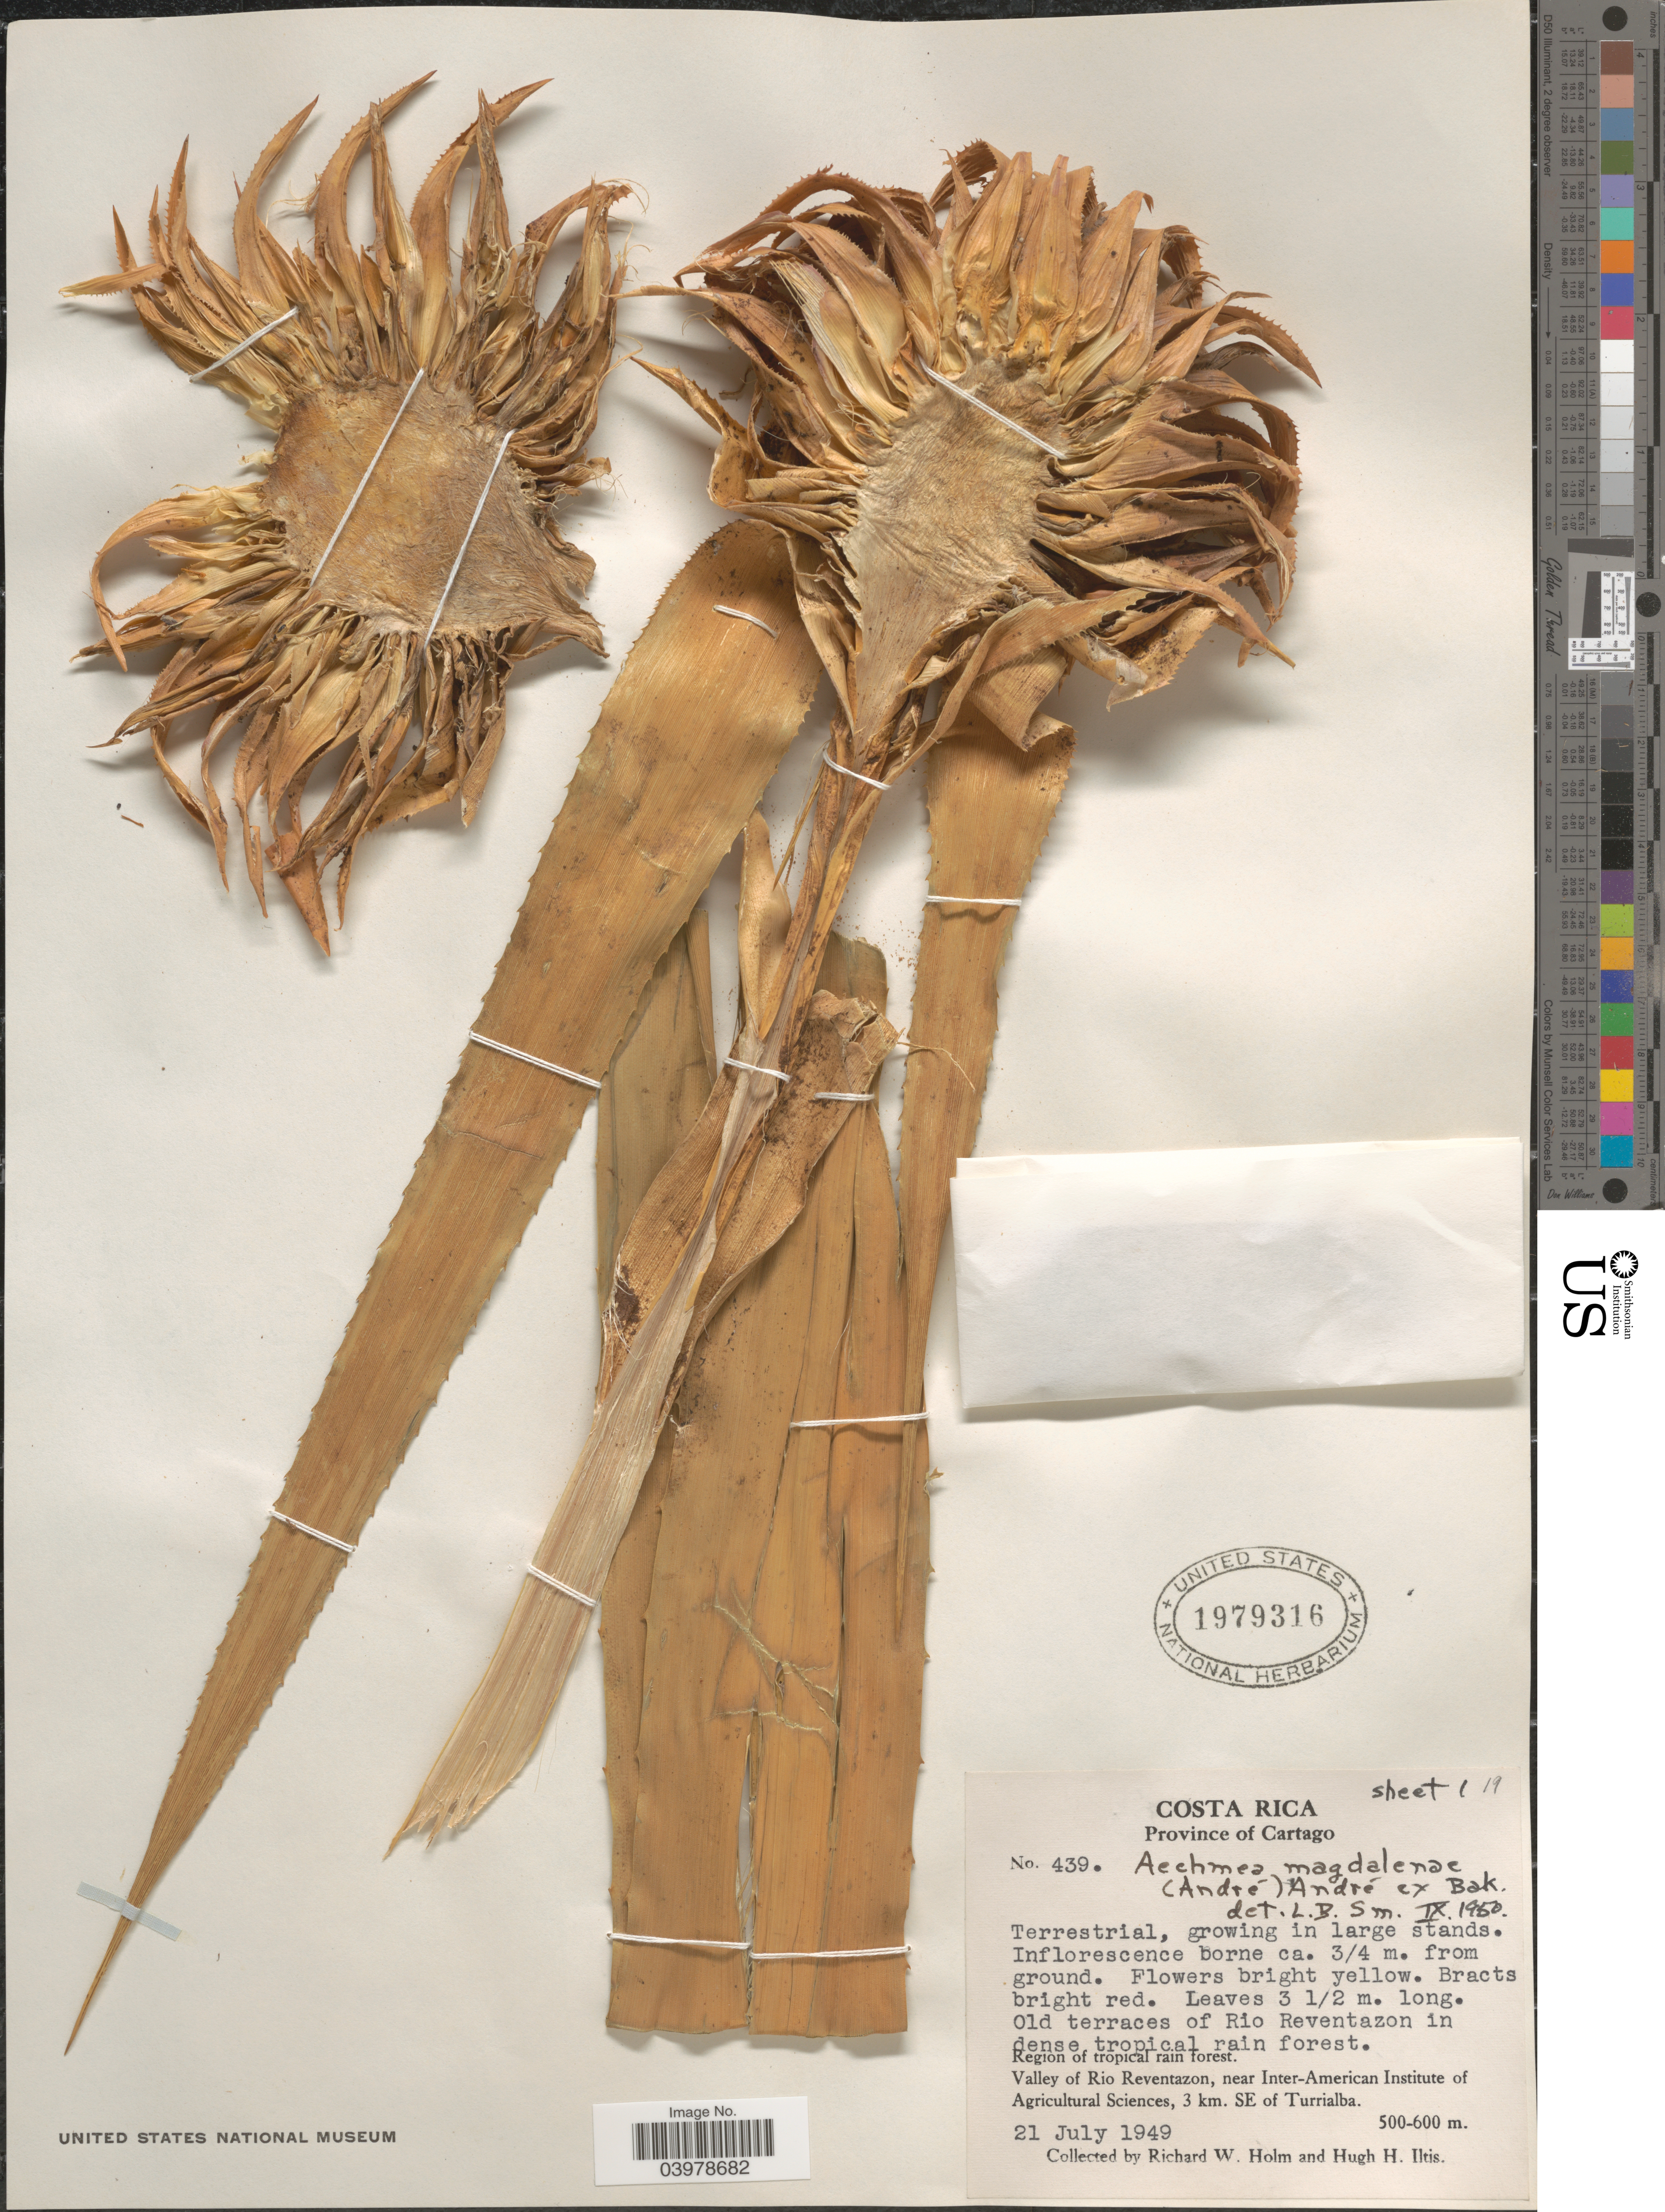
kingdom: Plantae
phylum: Tracheophyta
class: Liliopsida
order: Poales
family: Bromeliaceae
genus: Aechmea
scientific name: Aechmea magdalenae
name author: (André) André ex Baker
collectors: R. W. Holm & H. H. Iltis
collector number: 439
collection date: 1949-07-21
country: Costa Rica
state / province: Cartago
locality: Old terraces of Rio Reventazon. Region of tropical rain forest. Valley of Rio Reventazon, near Inter-American Institute of Agricultural Sciences, 3 km. SE of Turrialba.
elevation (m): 500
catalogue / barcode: US 1979316